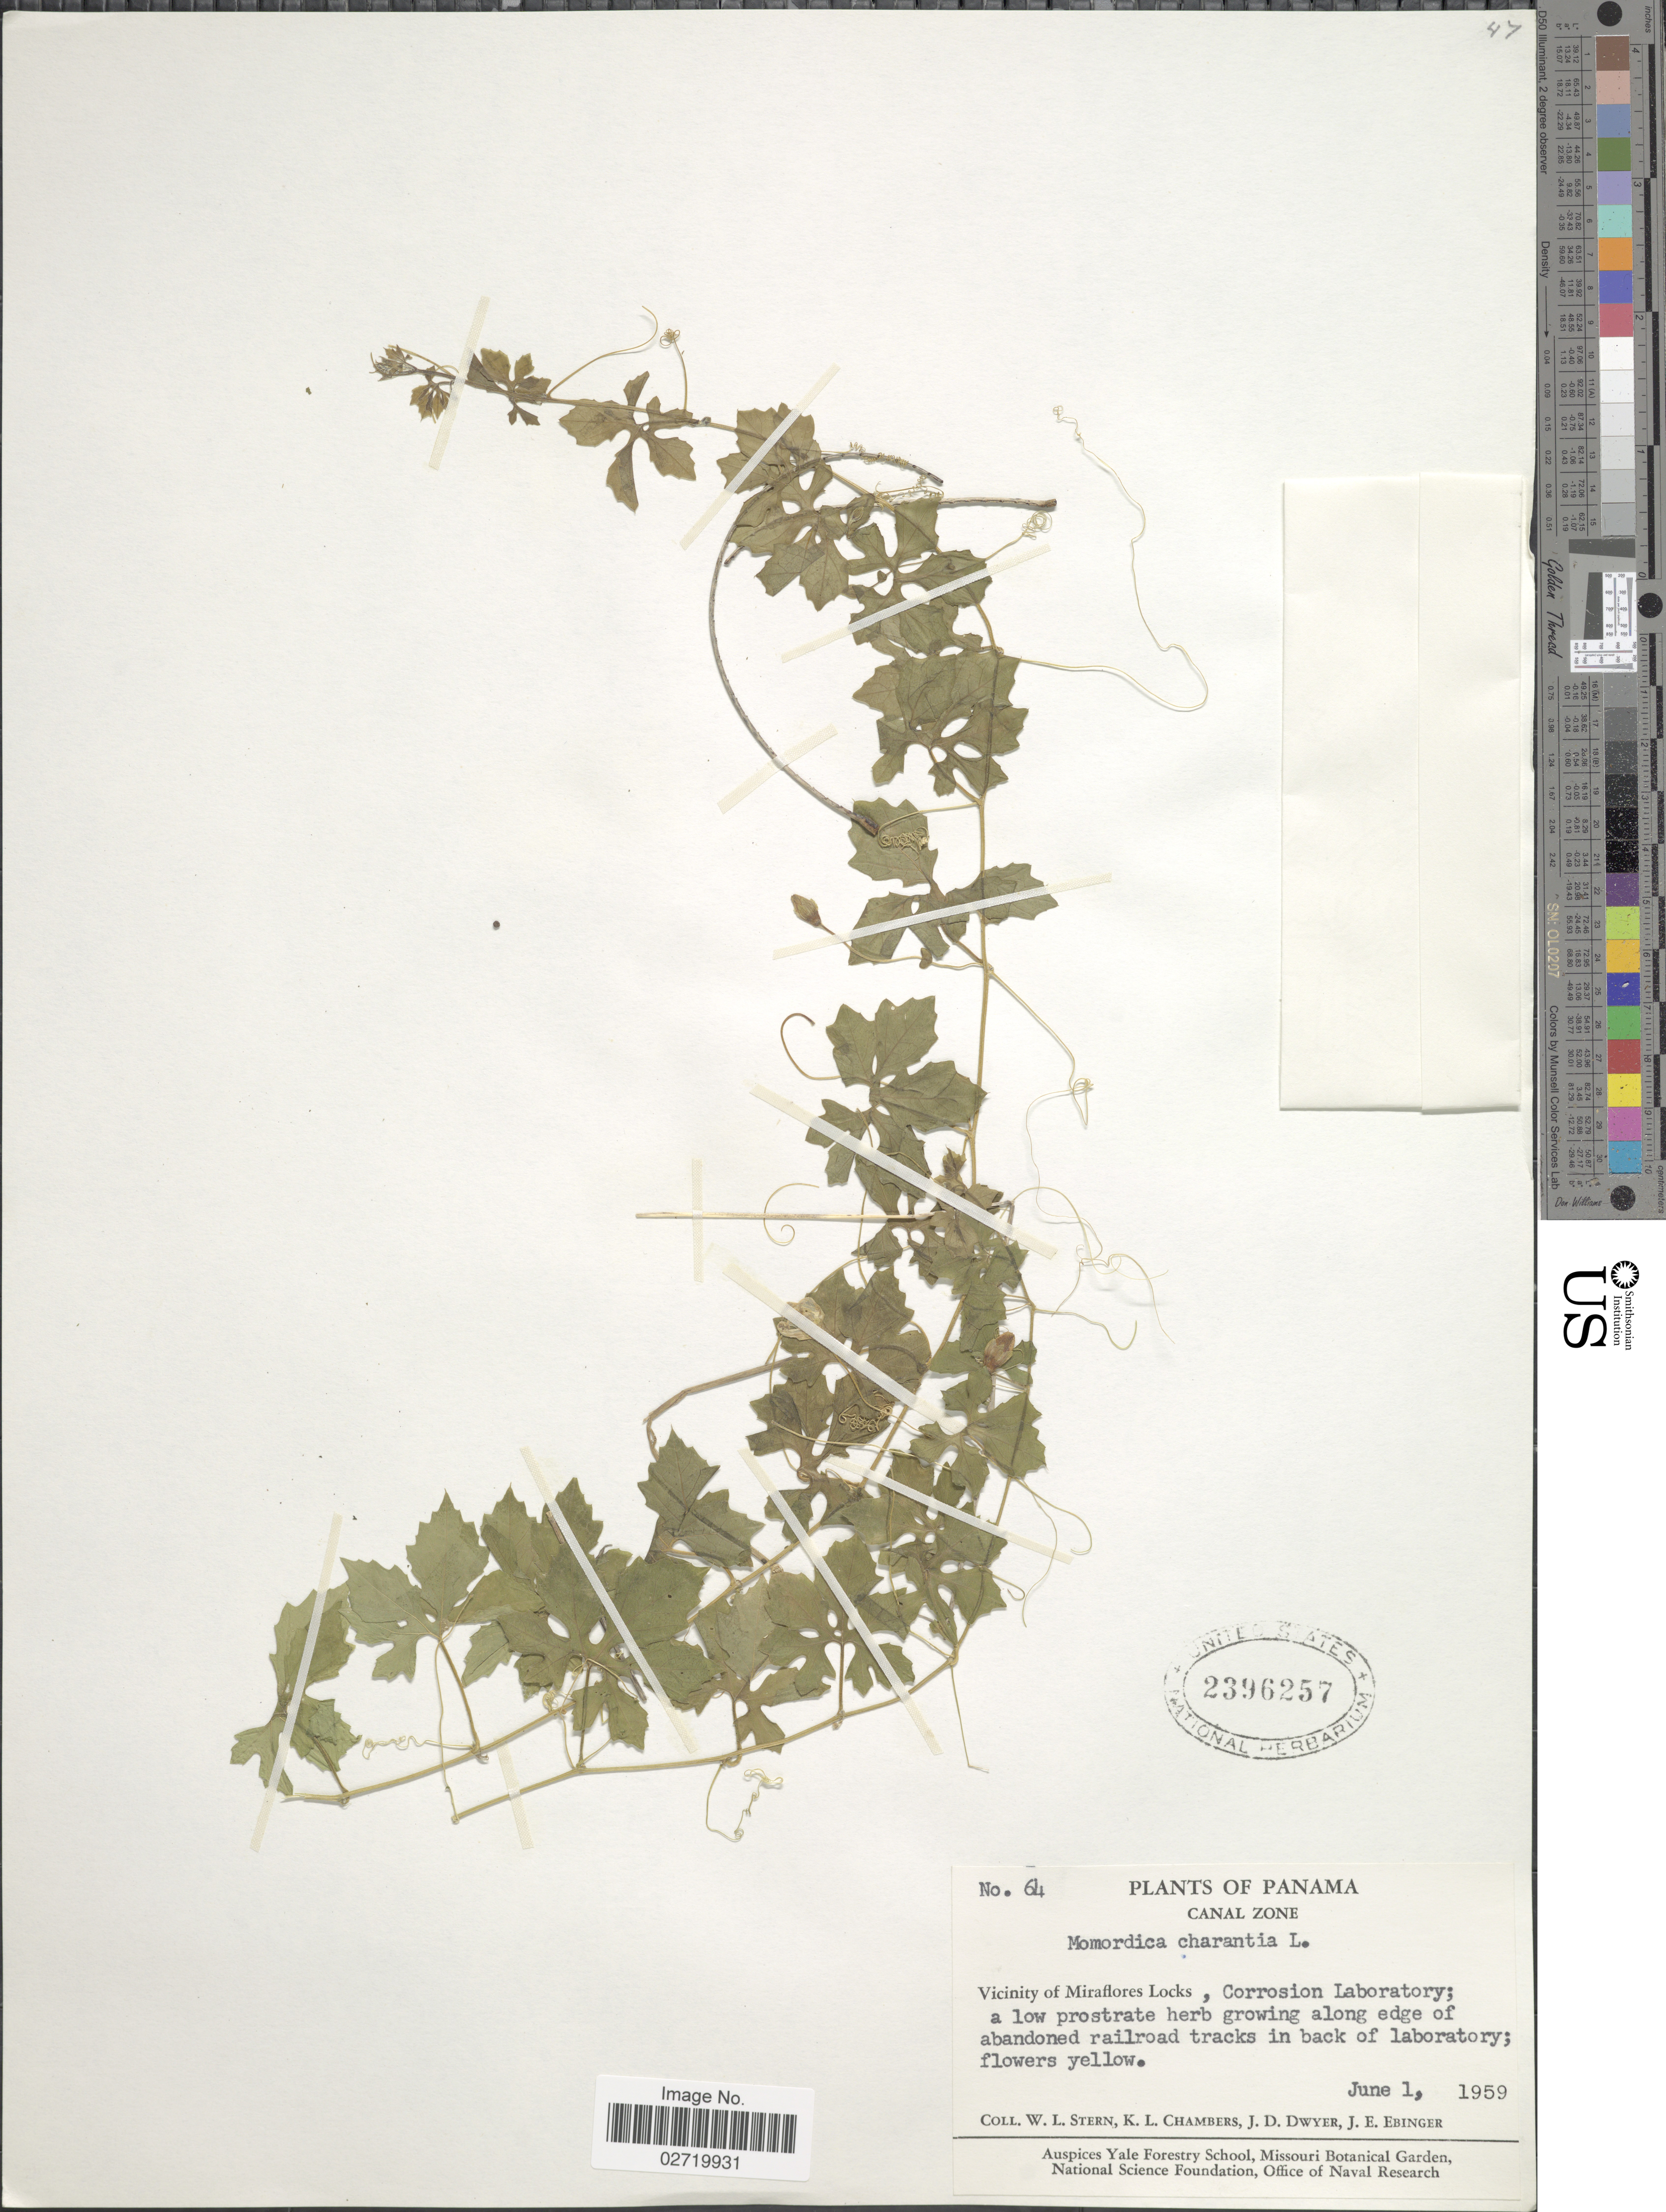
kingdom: Plantae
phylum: Tracheophyta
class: Magnoliopsida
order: Cucurbitales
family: Cucurbitaceae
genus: Momordica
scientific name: Momordica charantia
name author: L.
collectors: W. L. Stern, K. Chambers, J. D. Dwyer & J. Ebinger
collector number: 64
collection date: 1959-06-01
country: Panama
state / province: Panamá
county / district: Canal Zone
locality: Canal Zone. Vicinity of Miraflores Locks, Corrosion Laboratory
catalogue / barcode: US 2396257